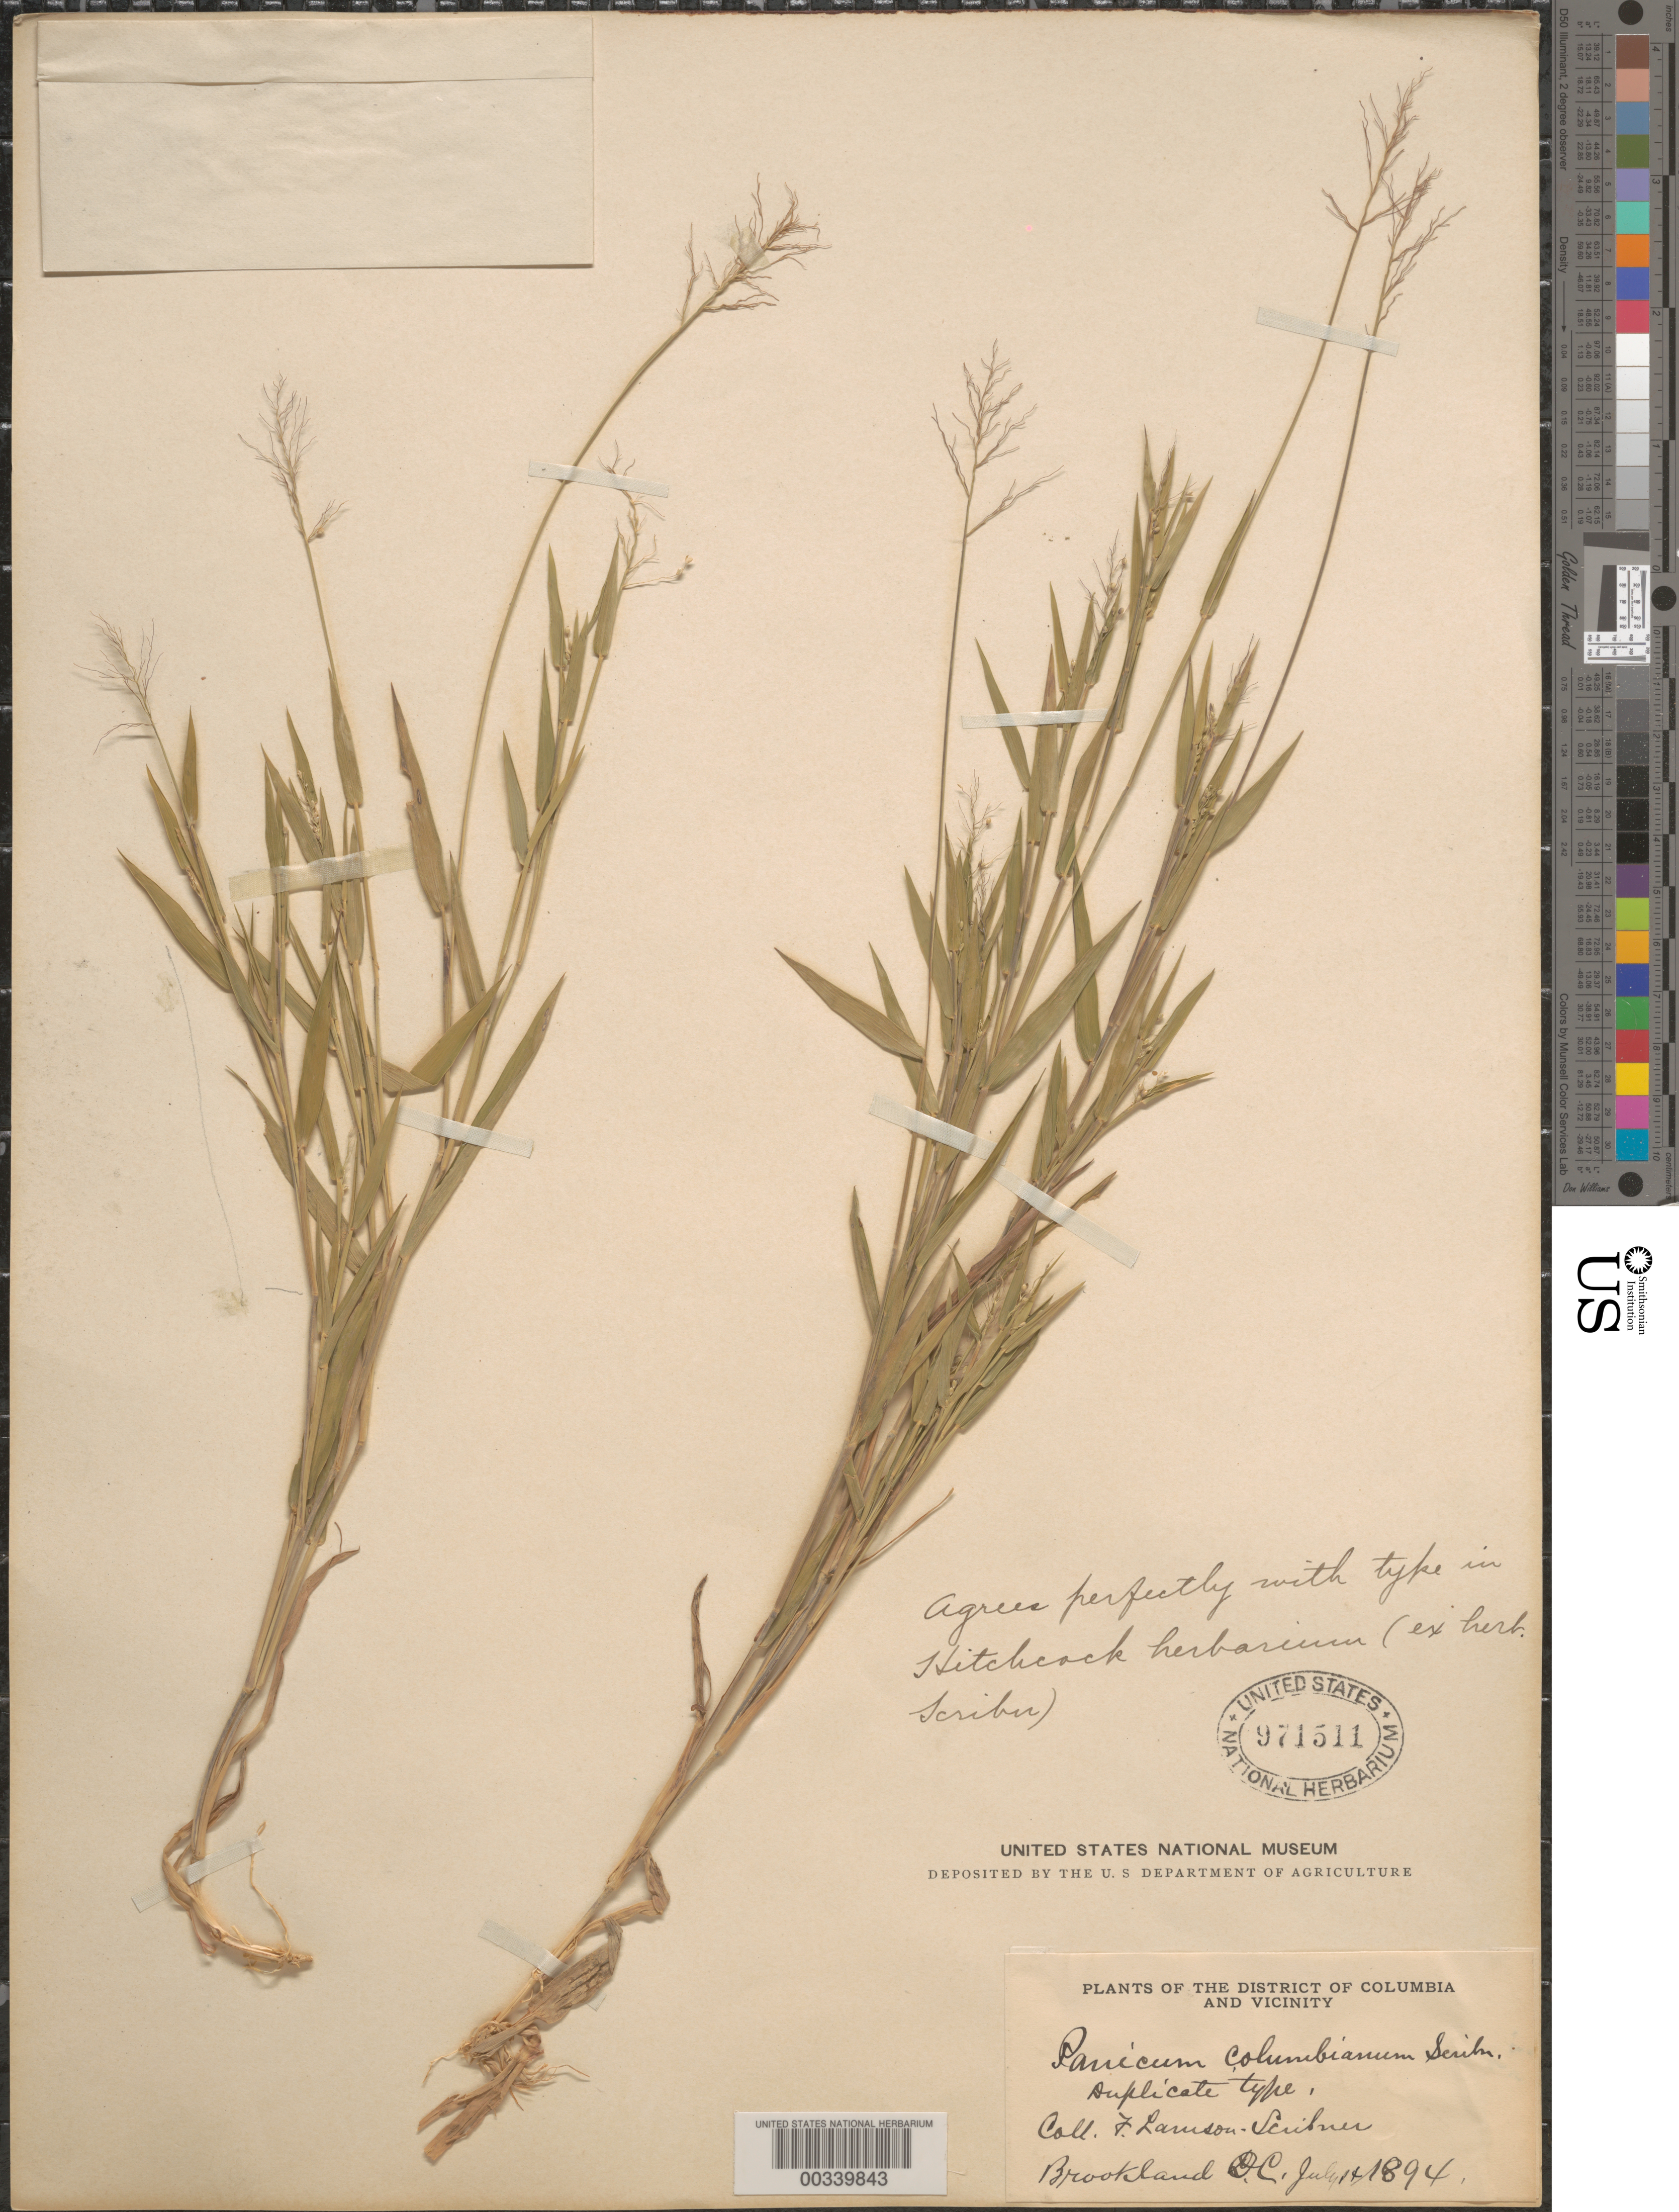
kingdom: Plantae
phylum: Tracheophyta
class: Liliopsida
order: Poales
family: Poaceae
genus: Dichanthelium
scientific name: Dichanthelium sabulorum var. thinium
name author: (Hitchc. & Chase) Gould & C.A. Clark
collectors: F. L. Scribner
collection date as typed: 14 Jul 1894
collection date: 1894-07-14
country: United States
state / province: District of Columbia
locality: Brookland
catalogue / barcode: US 971511